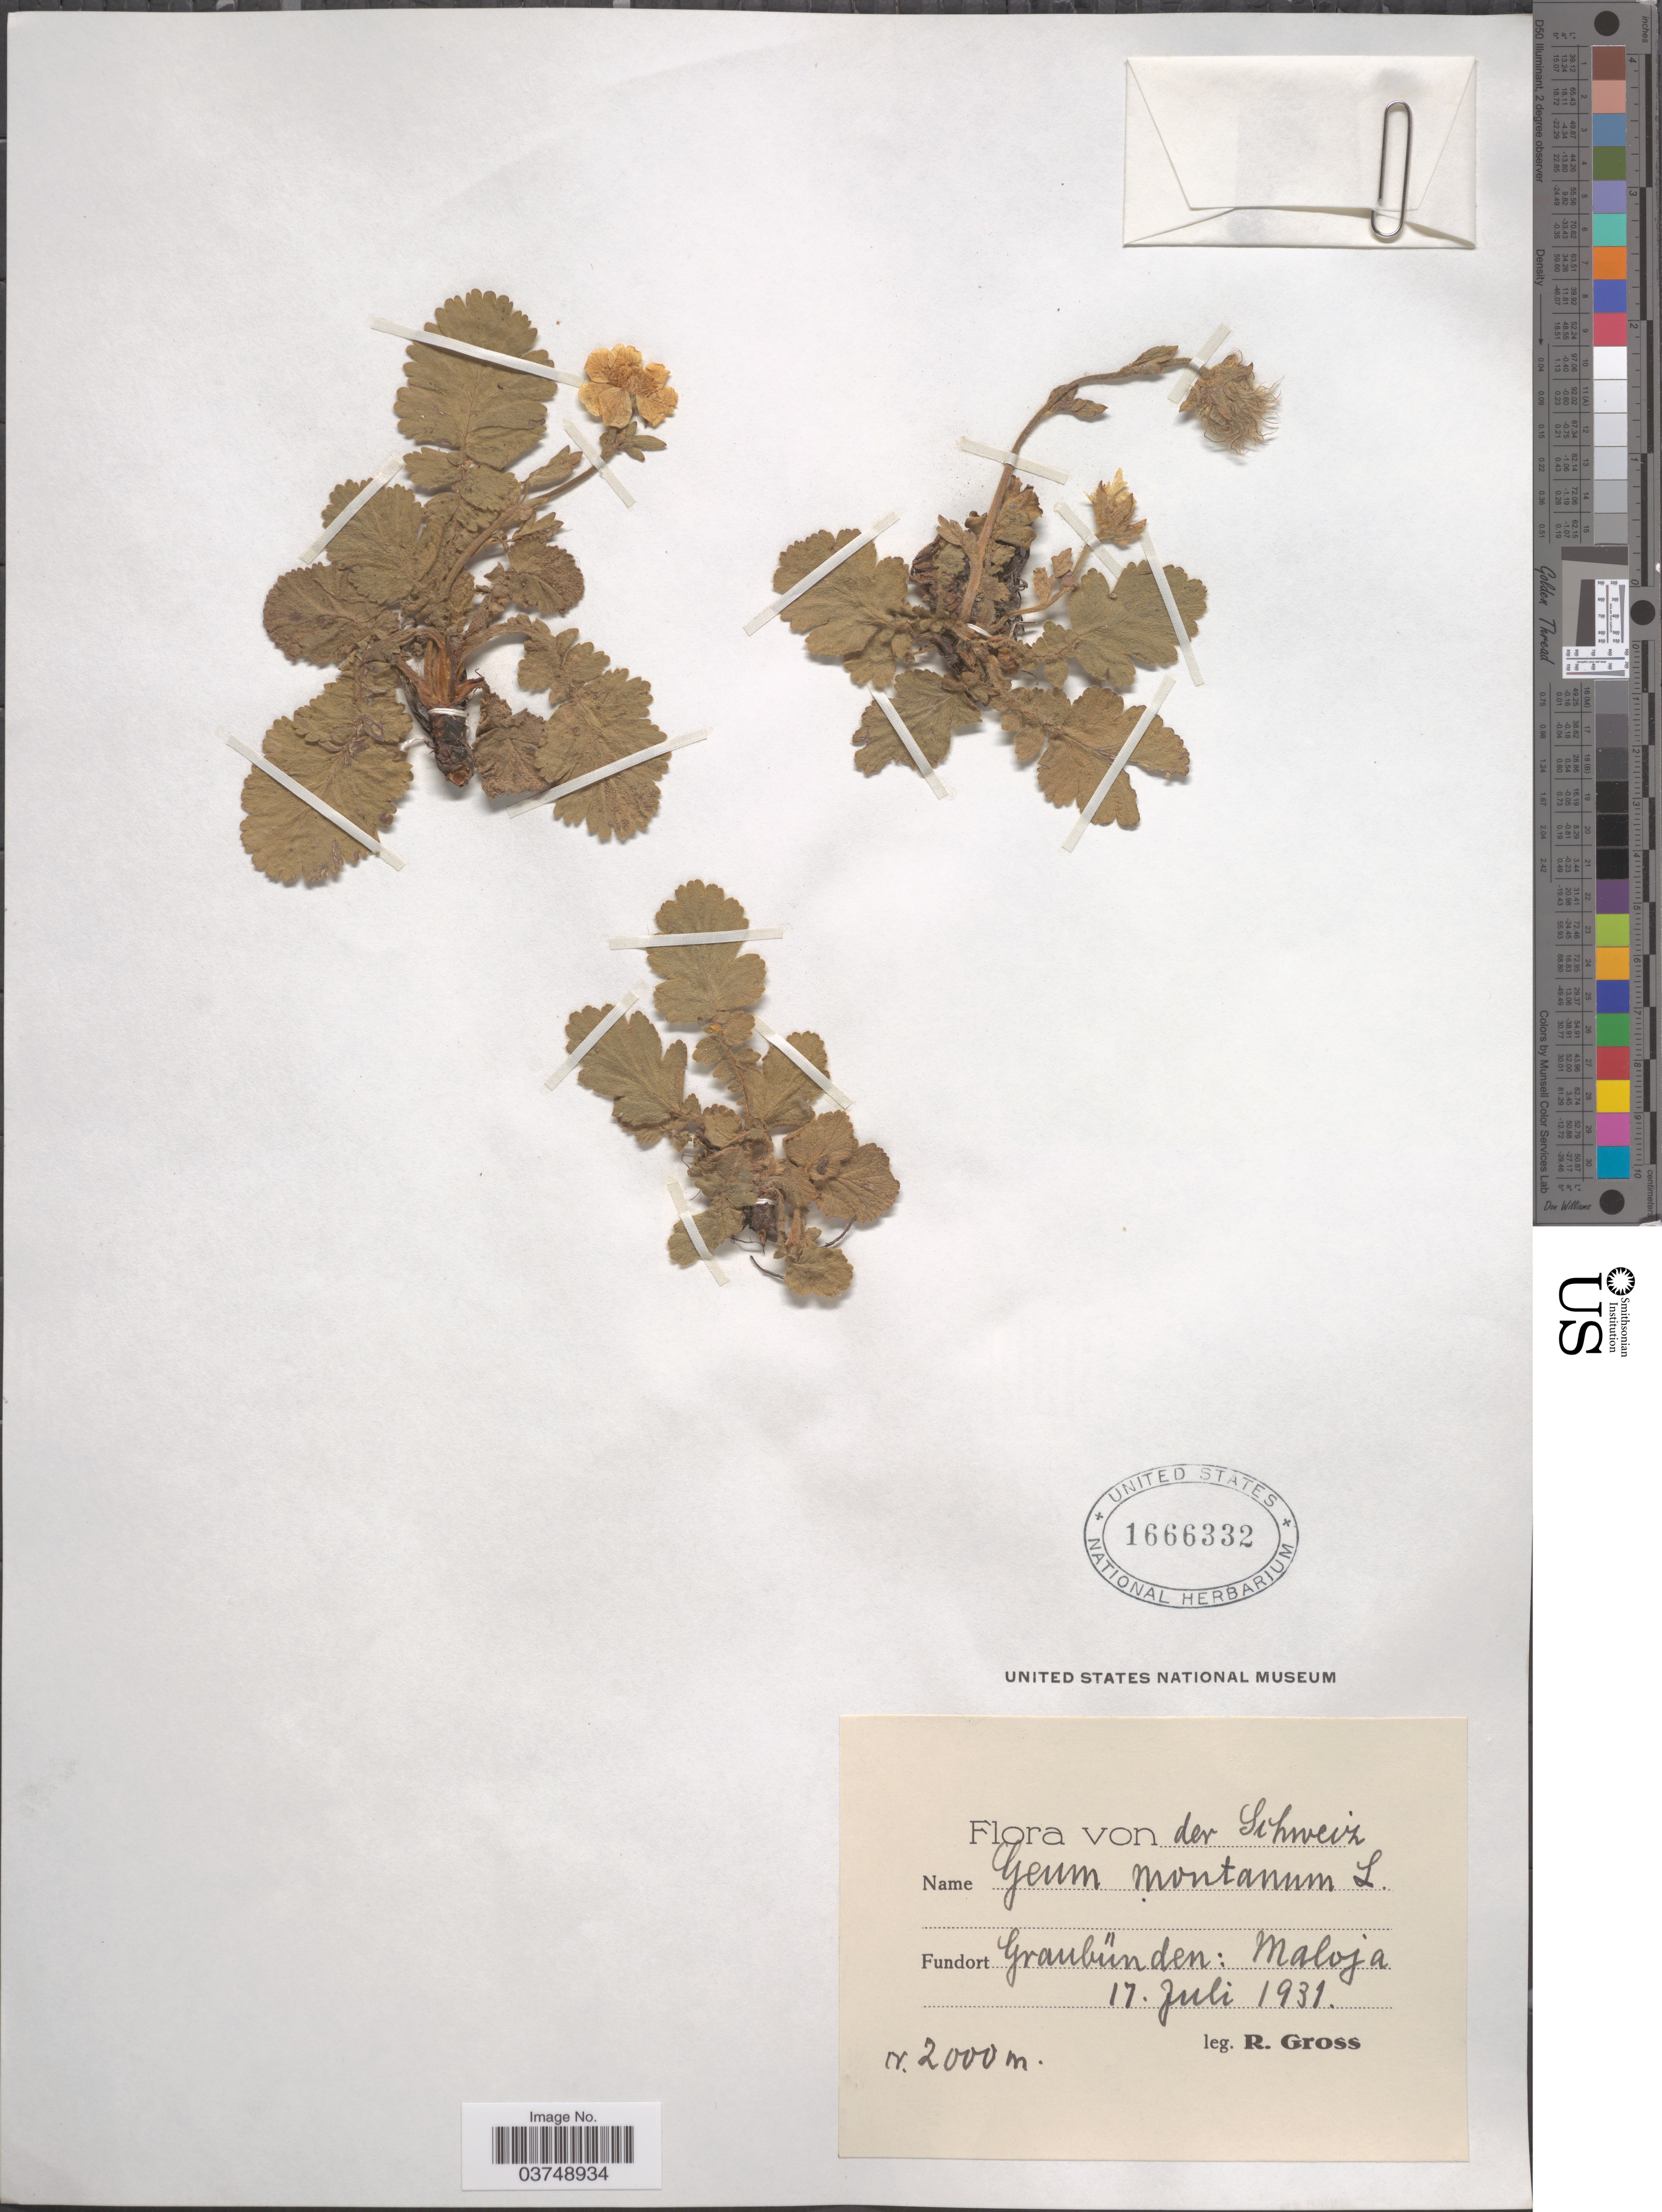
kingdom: Plantae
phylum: Tracheophyta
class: Magnoliopsida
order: Rosales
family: Rosaceae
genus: Geum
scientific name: Geum montanum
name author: L.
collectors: R. Gross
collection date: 1931-07-17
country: Switzerland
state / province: Graubunden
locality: Schweiz. Maloja.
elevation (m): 2000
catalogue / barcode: US 1666332